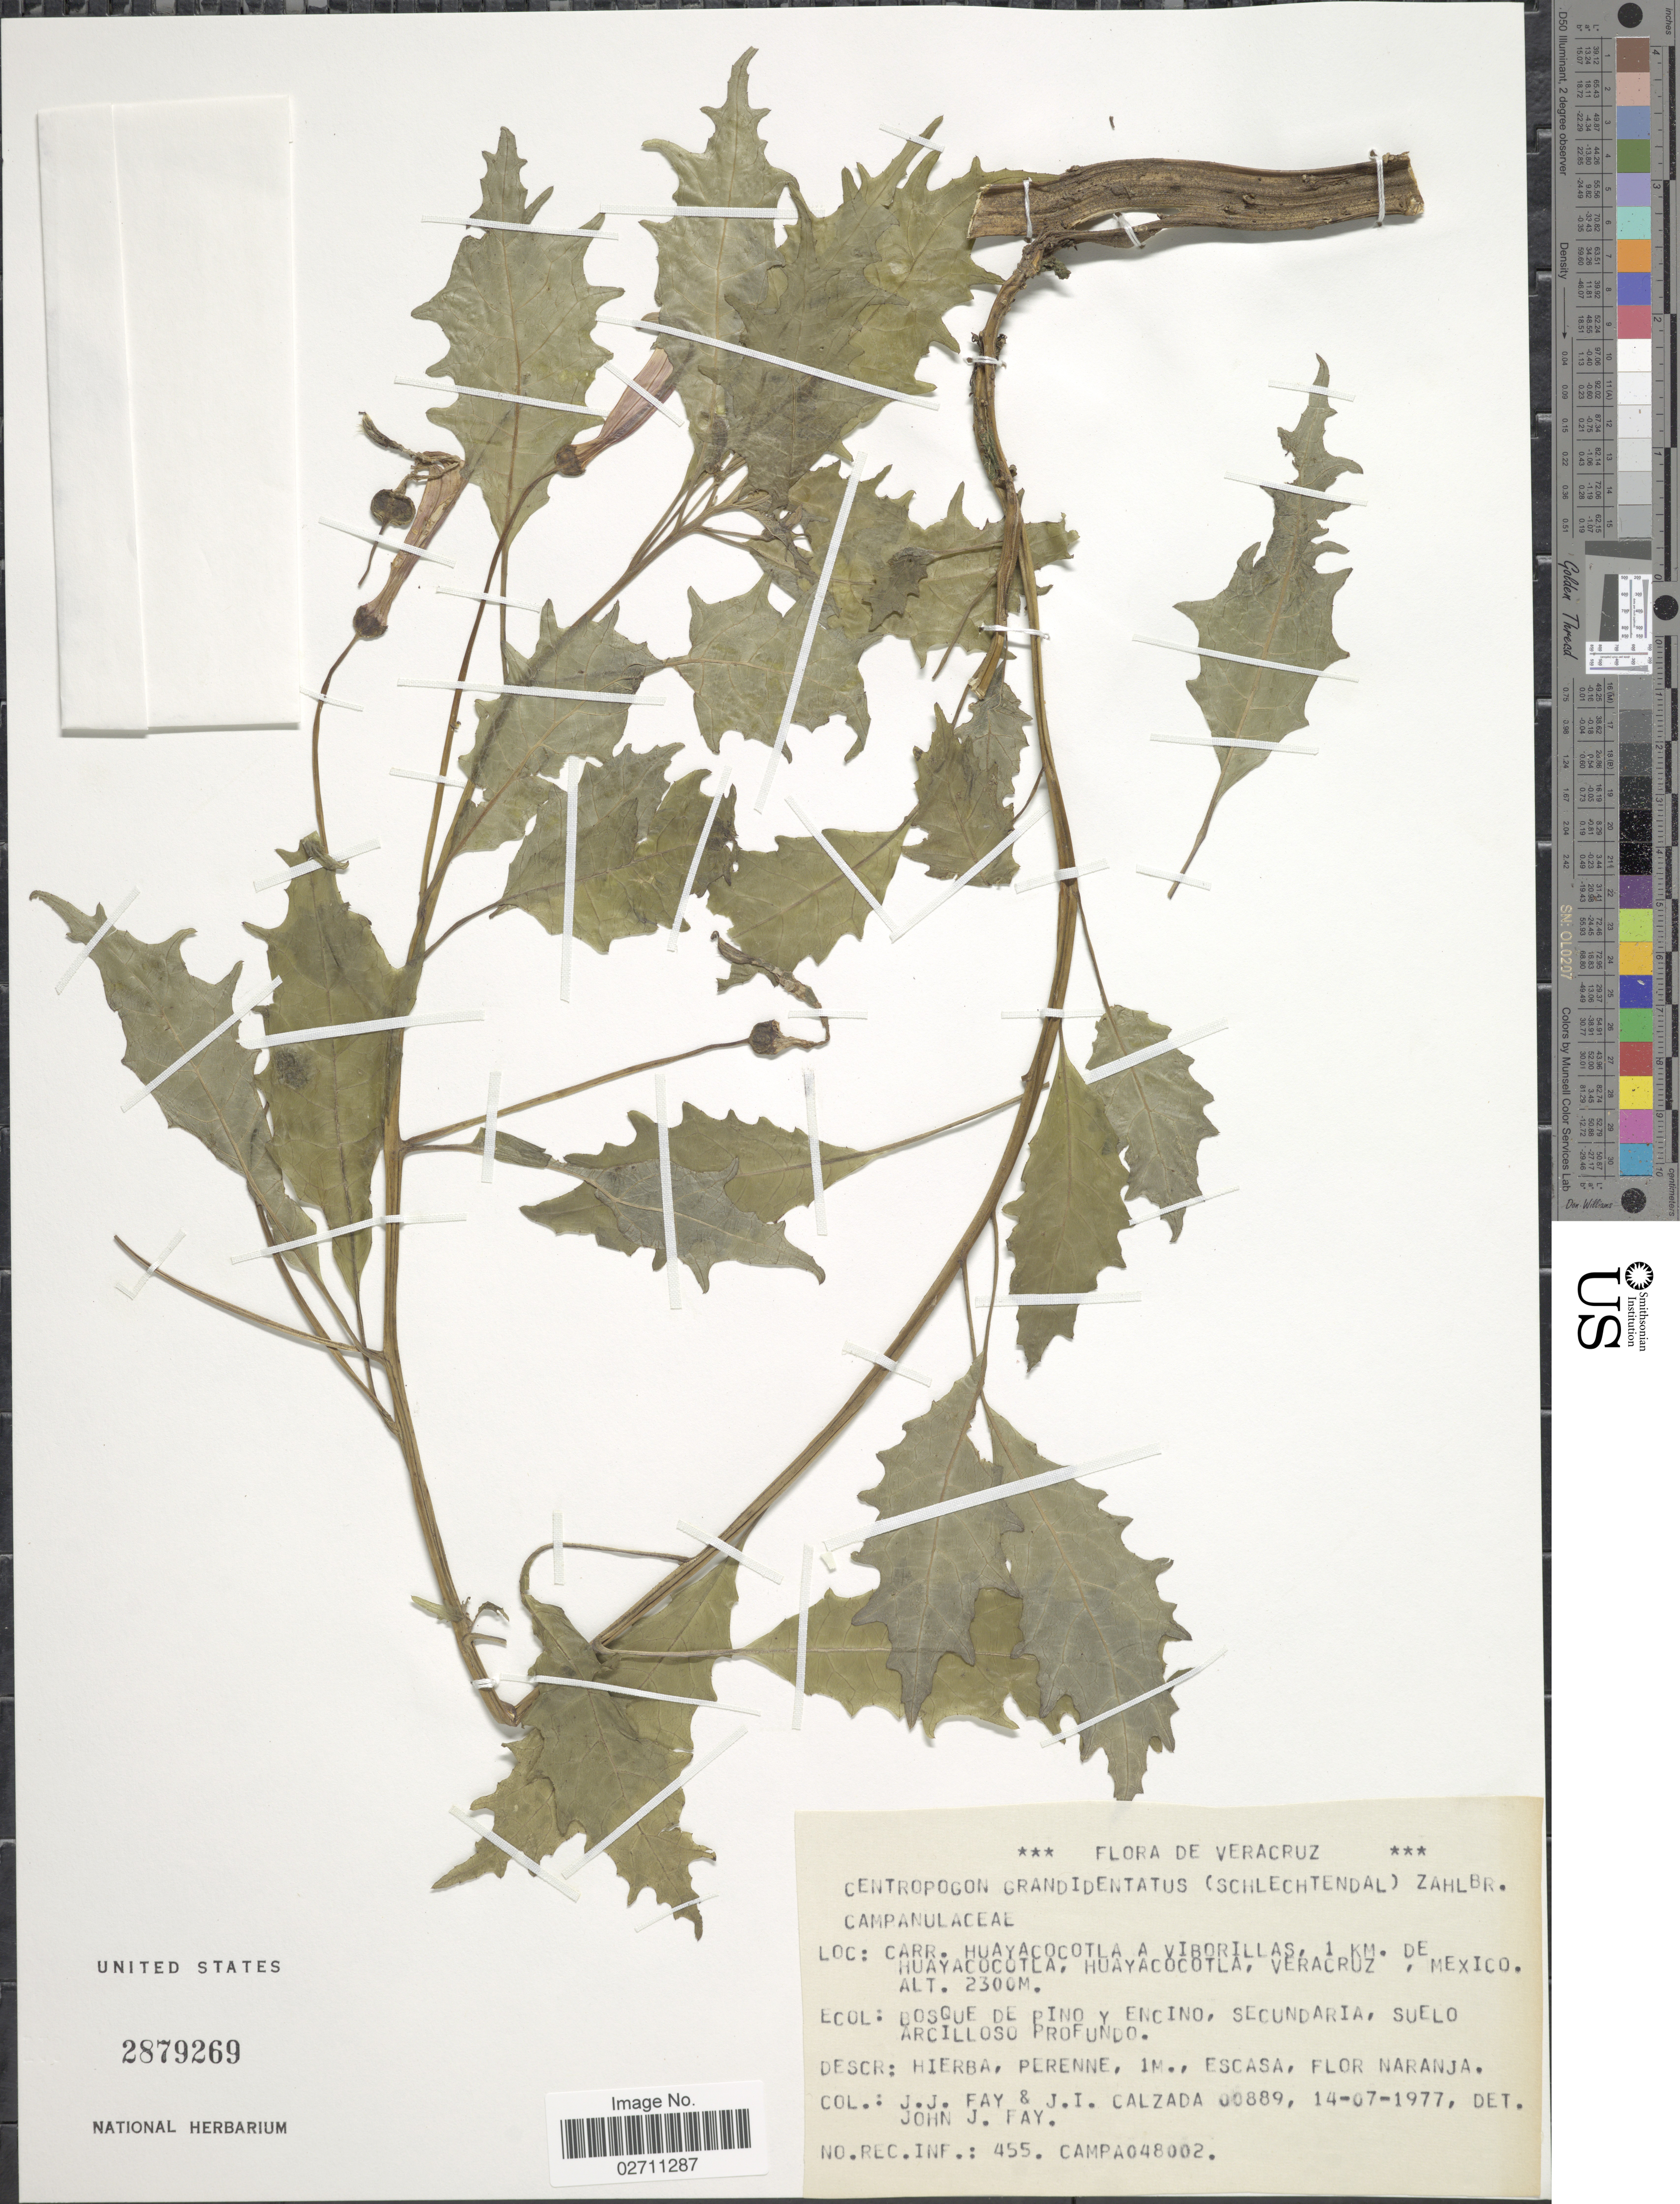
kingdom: Plantae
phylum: Tracheophyta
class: Magnoliopsida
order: Asterales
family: Campanulaceae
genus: Centropogon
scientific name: Centropogon grandidentatus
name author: (Schltdl.) Zahlbr.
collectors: J. Fay & J. I. Calzada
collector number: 00889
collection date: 1977-07-14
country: Mexico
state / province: Veracruz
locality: Veracruz, Carr. Huayacocotla a viborillas, 1 km. de Huaycocotla, Huaycocotla.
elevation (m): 2300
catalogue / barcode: US 2879269